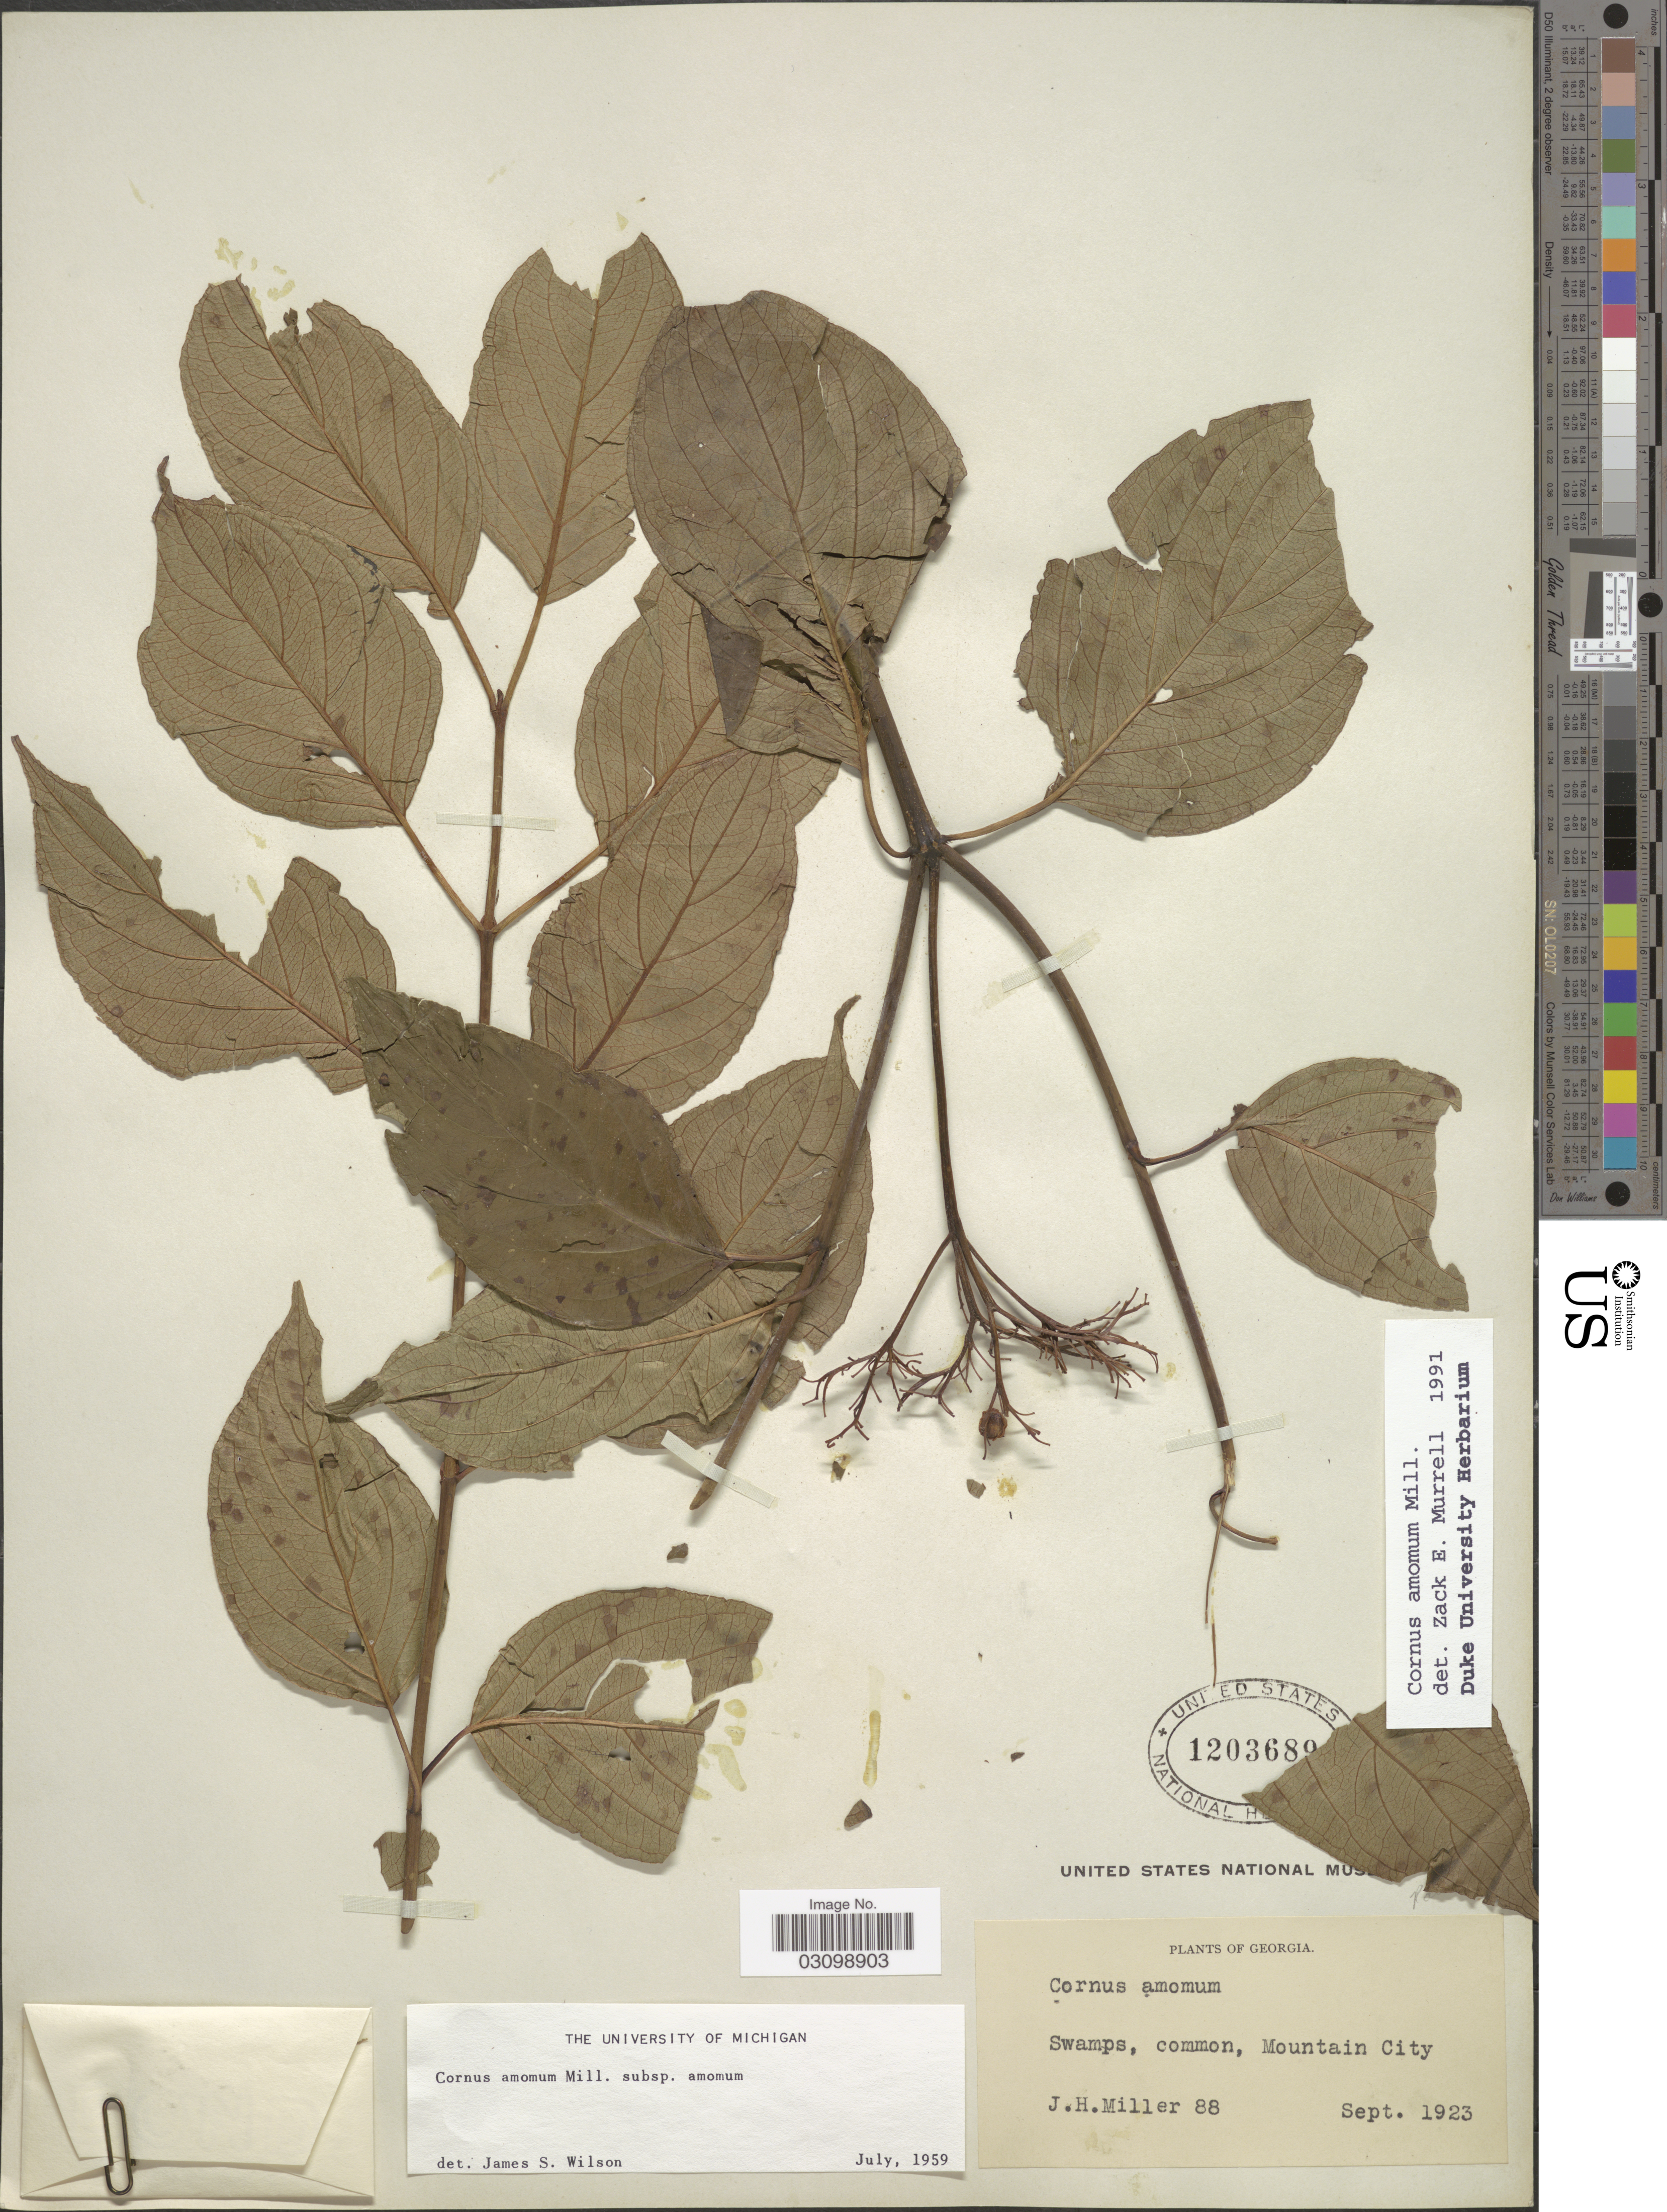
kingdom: Plantae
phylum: Tracheophyta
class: Magnoliopsida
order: Cornales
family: Cornaceae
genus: Cornus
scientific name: Cornus amomum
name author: Mill.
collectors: J. H. Miller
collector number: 88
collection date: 1923-09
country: United States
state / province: Georgia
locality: Mountain City.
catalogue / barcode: US 1203689